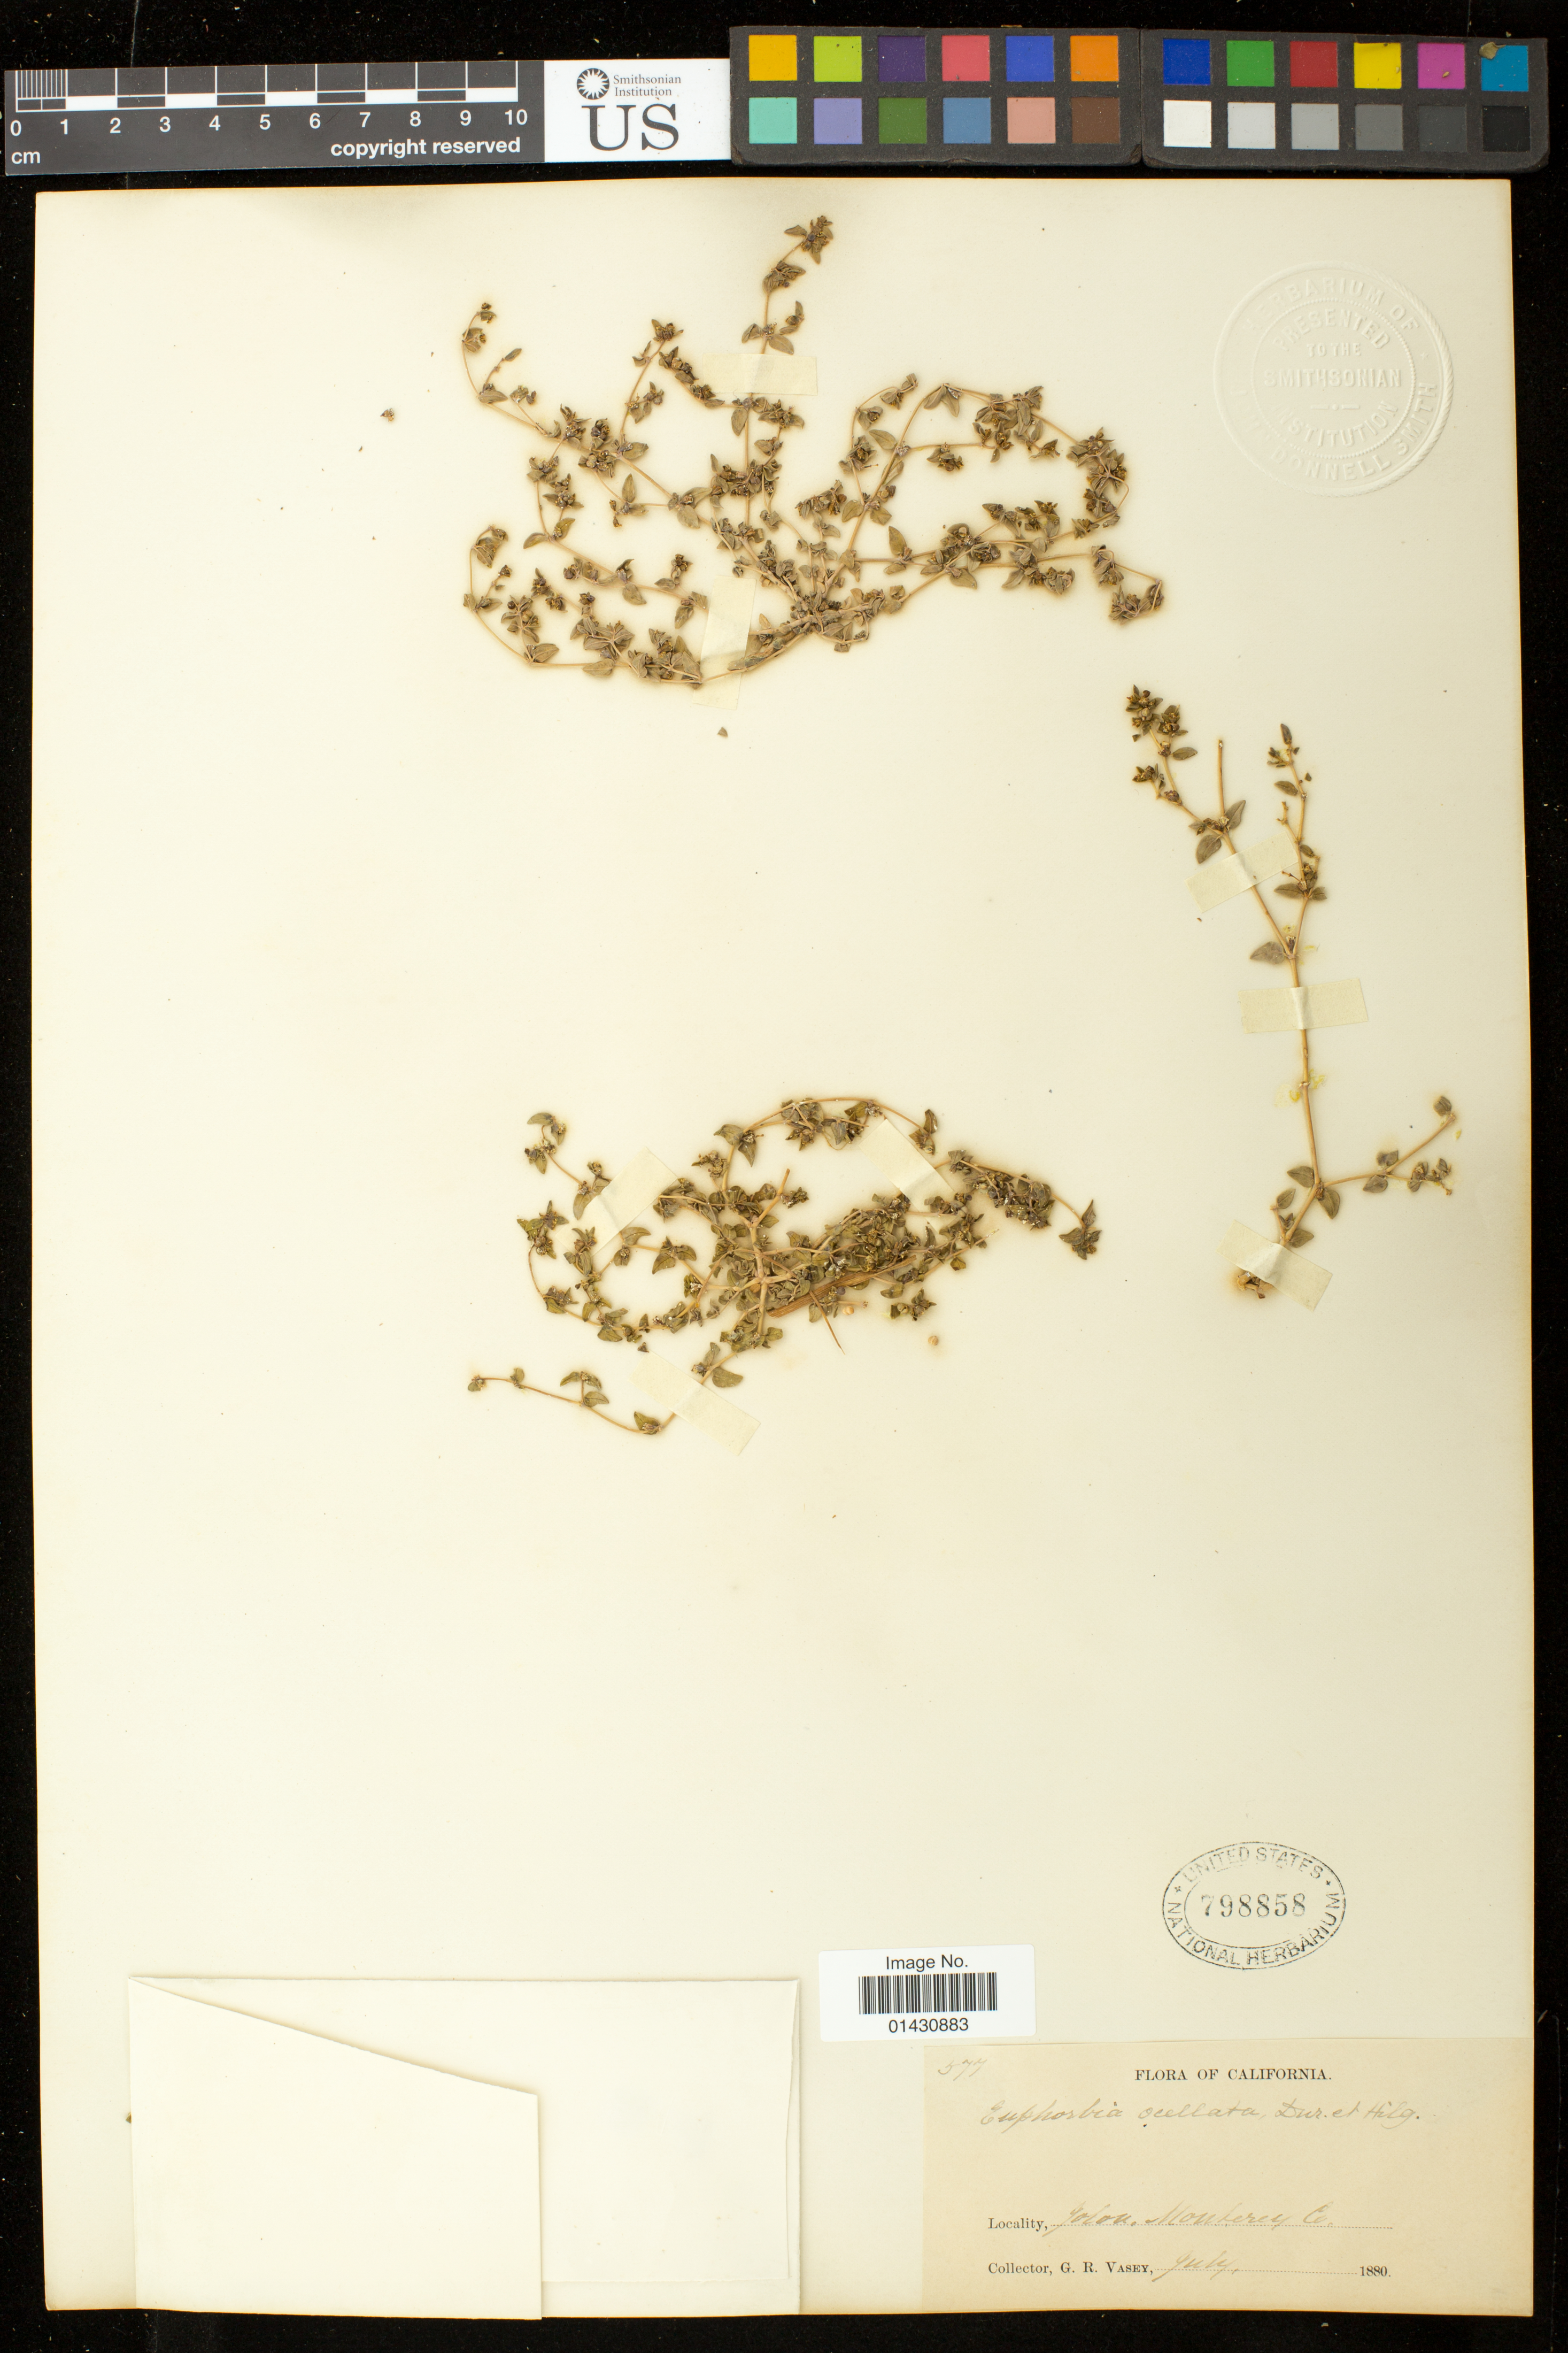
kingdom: Plantae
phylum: Tracheophyta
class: Magnoliopsida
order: Malpighiales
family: Euphorbiaceae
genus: Euphorbia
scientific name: Euphorbia ocellata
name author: Durand & Hilg.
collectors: G. R. Vasey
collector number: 577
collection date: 1880-07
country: United States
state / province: California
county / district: Monterey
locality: Jolon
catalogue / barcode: US 798858